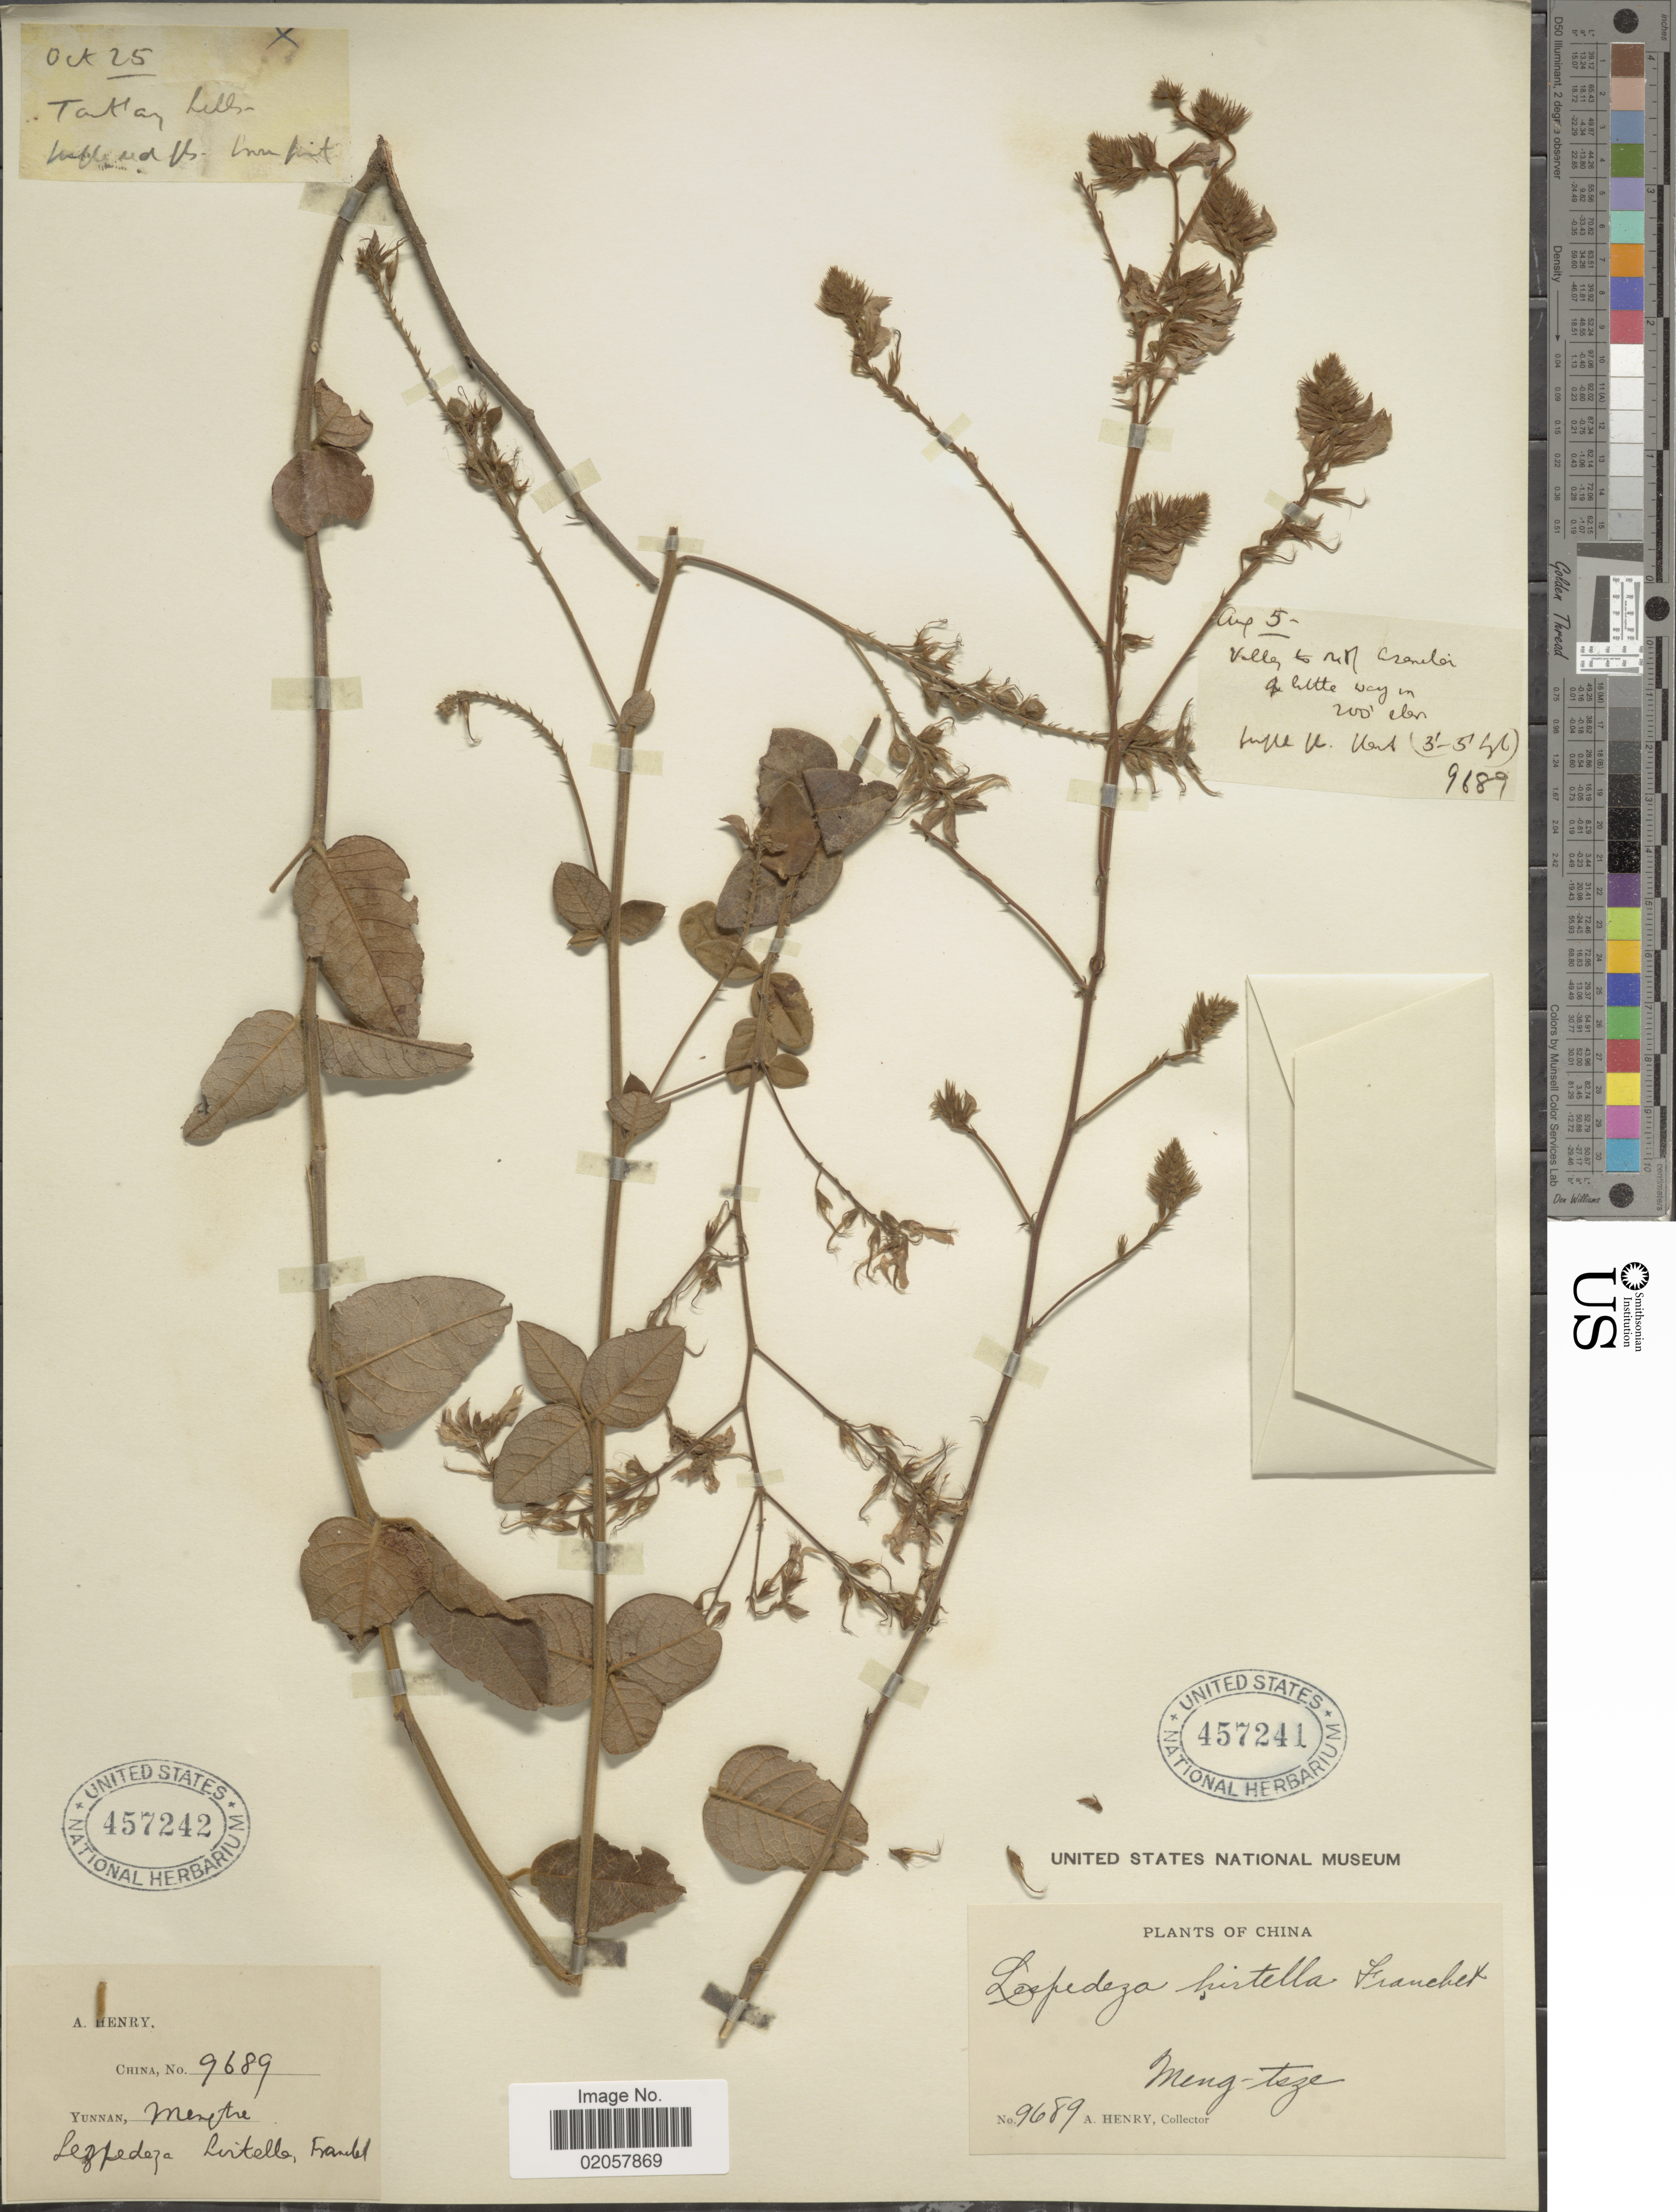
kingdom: Plantae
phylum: Tracheophyta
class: Magnoliopsida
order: Fabales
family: Fabaceae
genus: Lespedeza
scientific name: Lespedeza sp.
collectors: A. Henry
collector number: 9689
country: China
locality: Meng-tsze, Aug 5 - valley to N of Asanilei, little way in; Oct 25 - Tant'ang hills.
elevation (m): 61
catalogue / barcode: US 457241